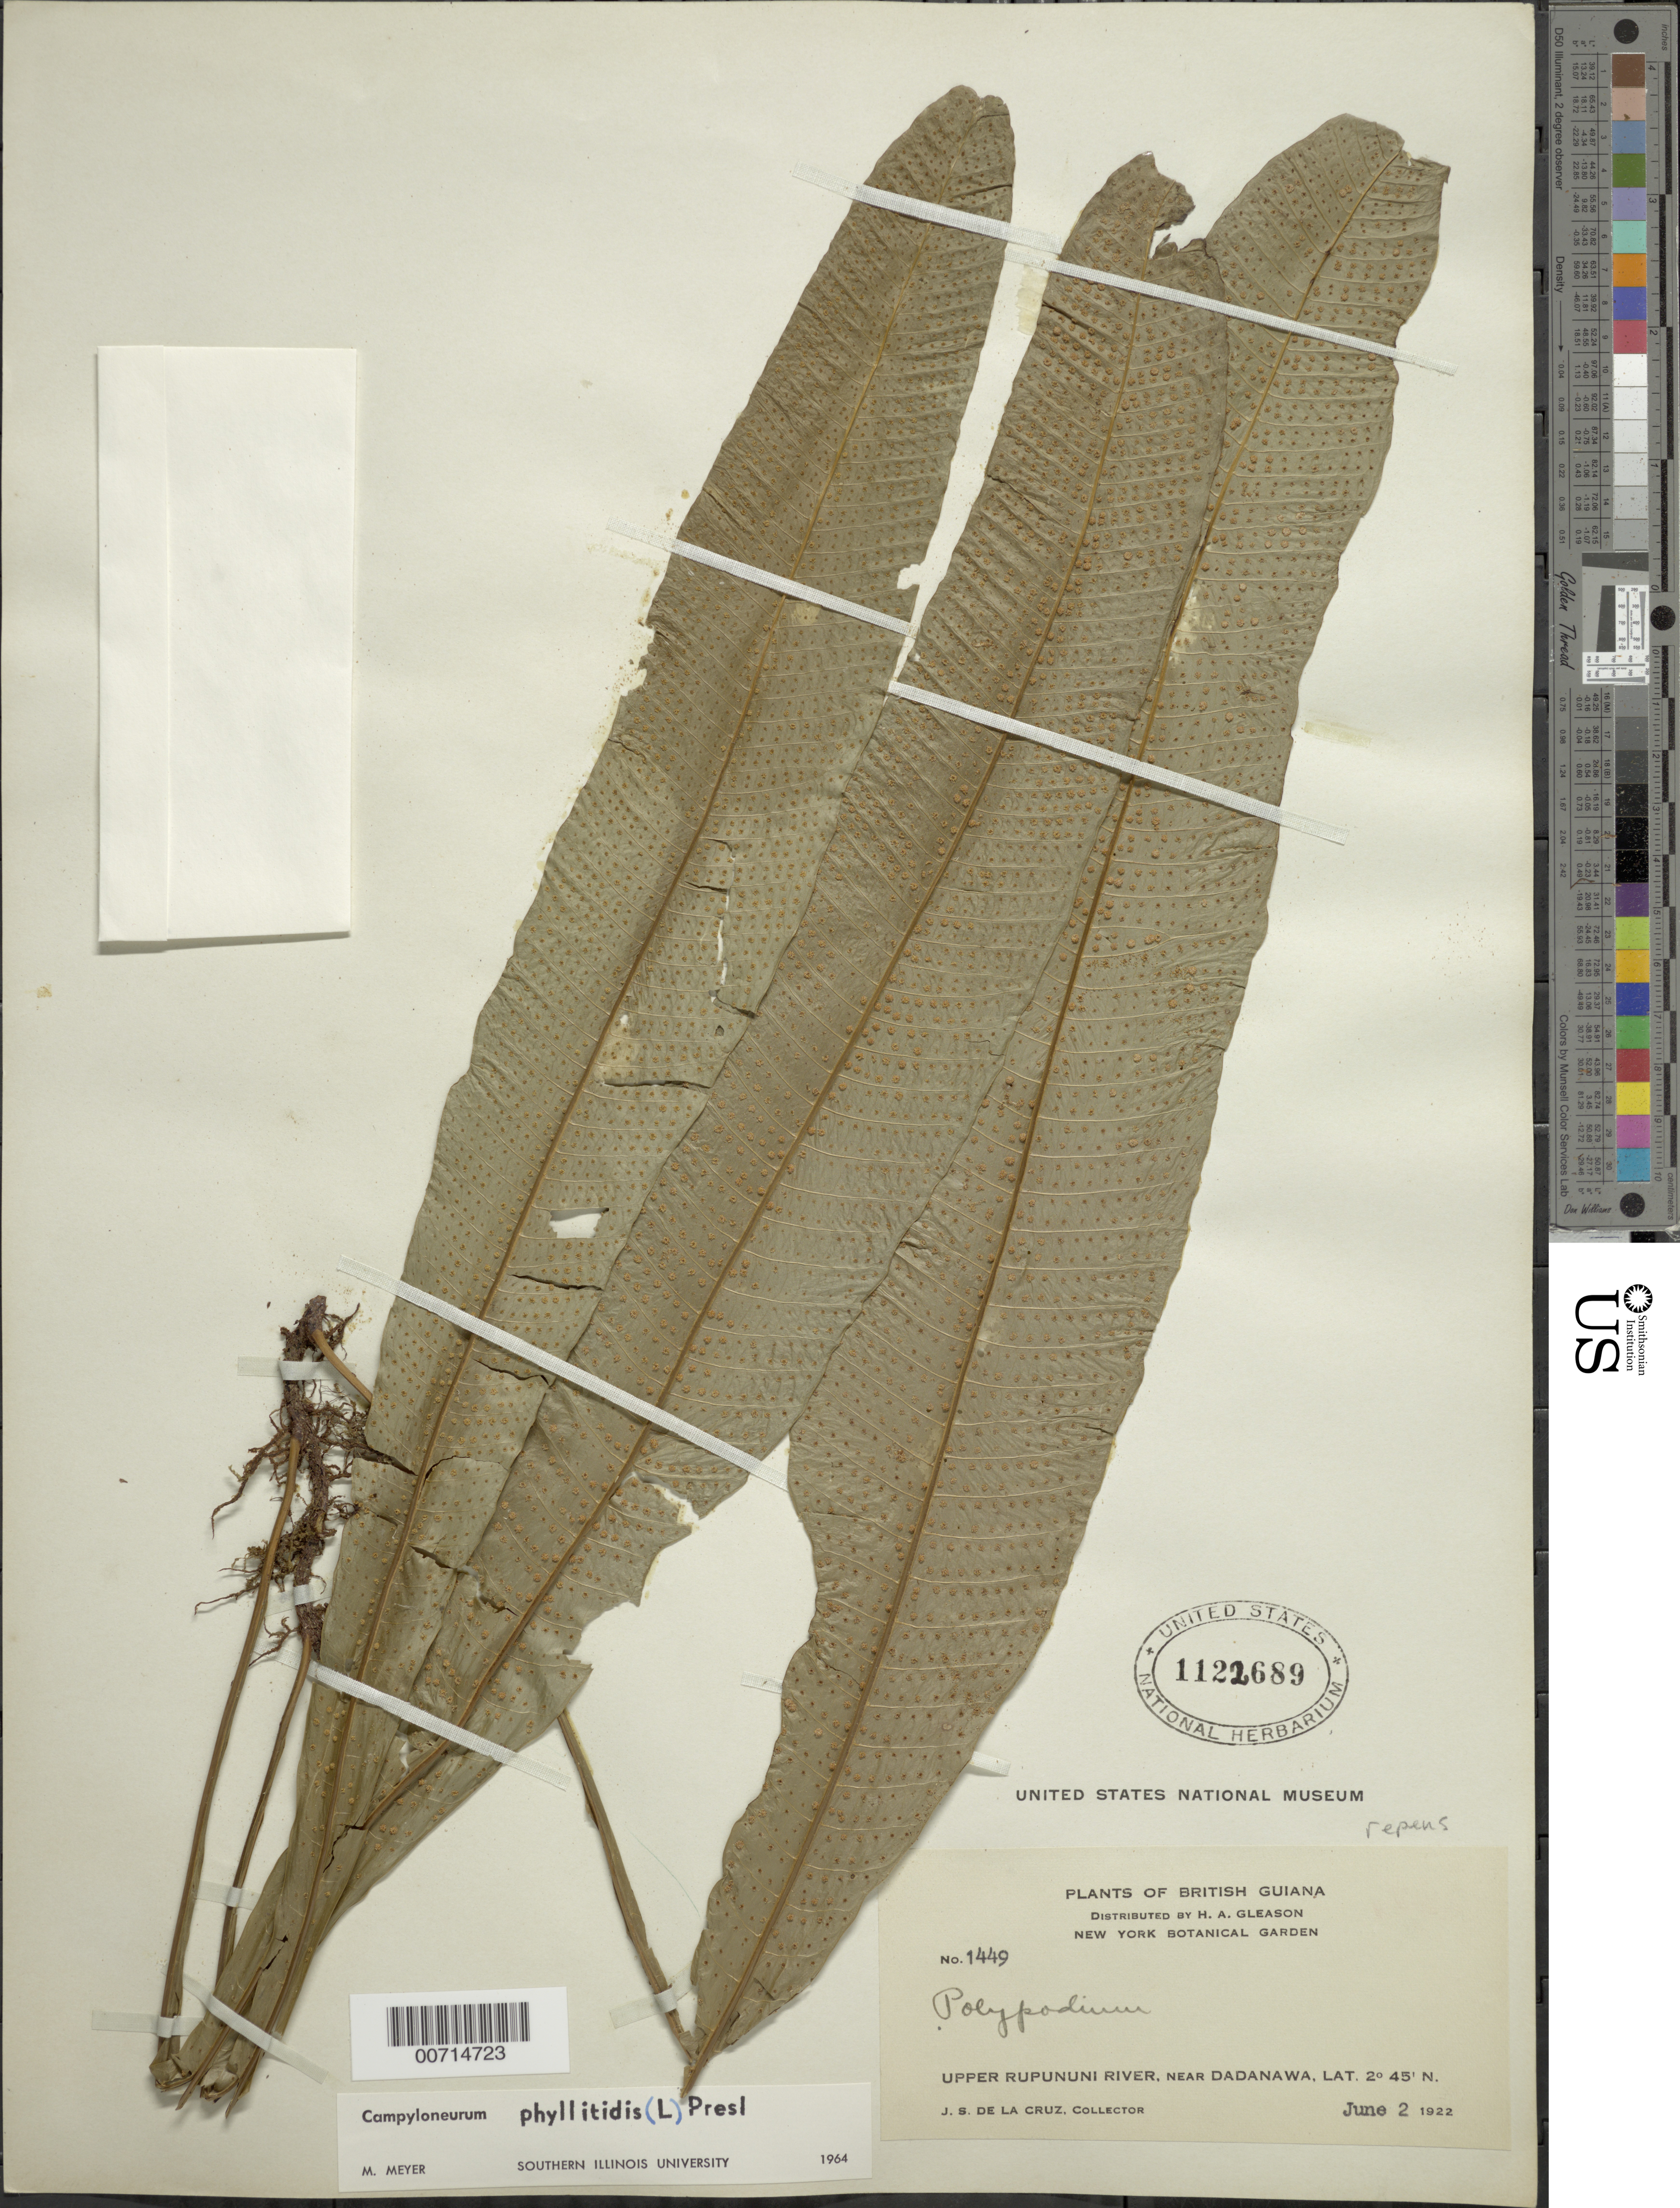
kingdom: Plantae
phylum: Tracheophyta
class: Polypodiopsida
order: Polypodiales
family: Polypodiaceae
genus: Campyloneurum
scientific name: Campyloneurum repens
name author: (Aubl.) C. Presl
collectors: J. S. de la Cruz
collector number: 1449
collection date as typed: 2-Jun-22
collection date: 1922-06-02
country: Guyana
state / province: U. Takutu-U. Essequibo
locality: Dadanawa, vic., upper Rupununi R.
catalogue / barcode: US 1122689